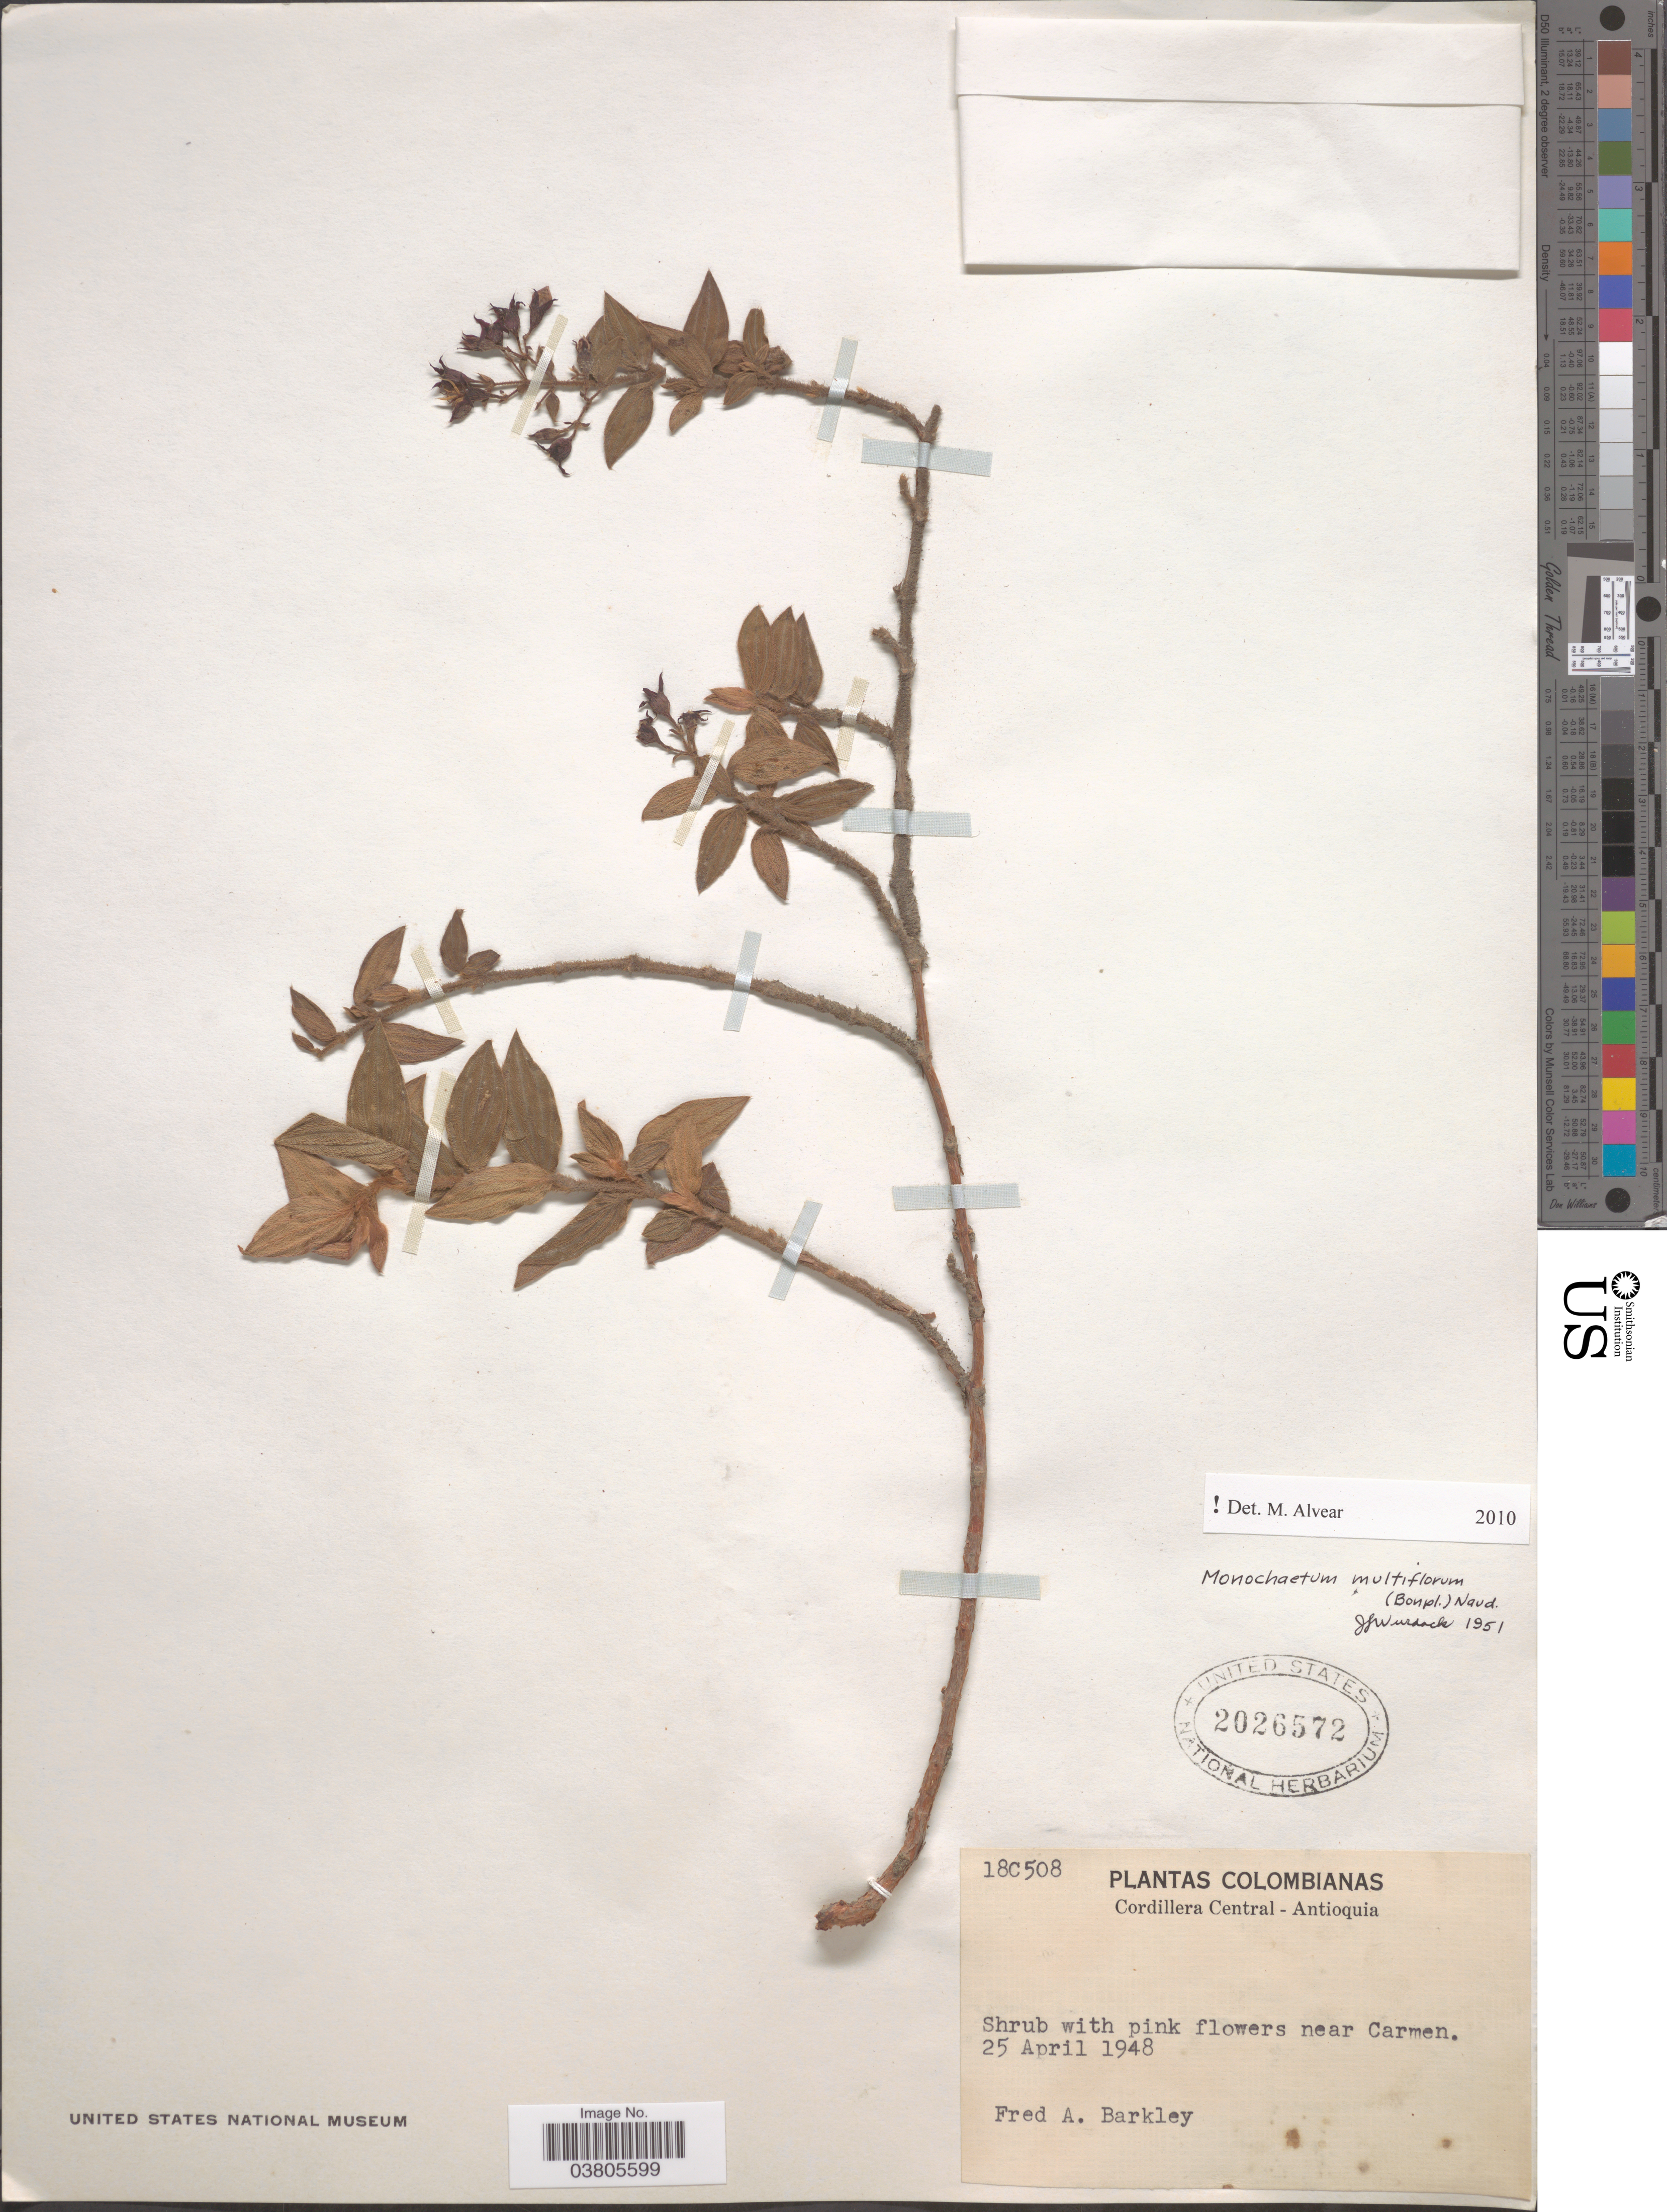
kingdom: Plantae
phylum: Tracheophyta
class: Magnoliopsida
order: Myrtales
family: Melastomataceae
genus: Monochaetum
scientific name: Monochaetum multiflorum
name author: (Bonpl.) Naudin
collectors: F. A. Barkley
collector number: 180508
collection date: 1948-04-25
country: Colombia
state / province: Antioquia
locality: Cordillera Central. Near Carmen.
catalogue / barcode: US 2026572